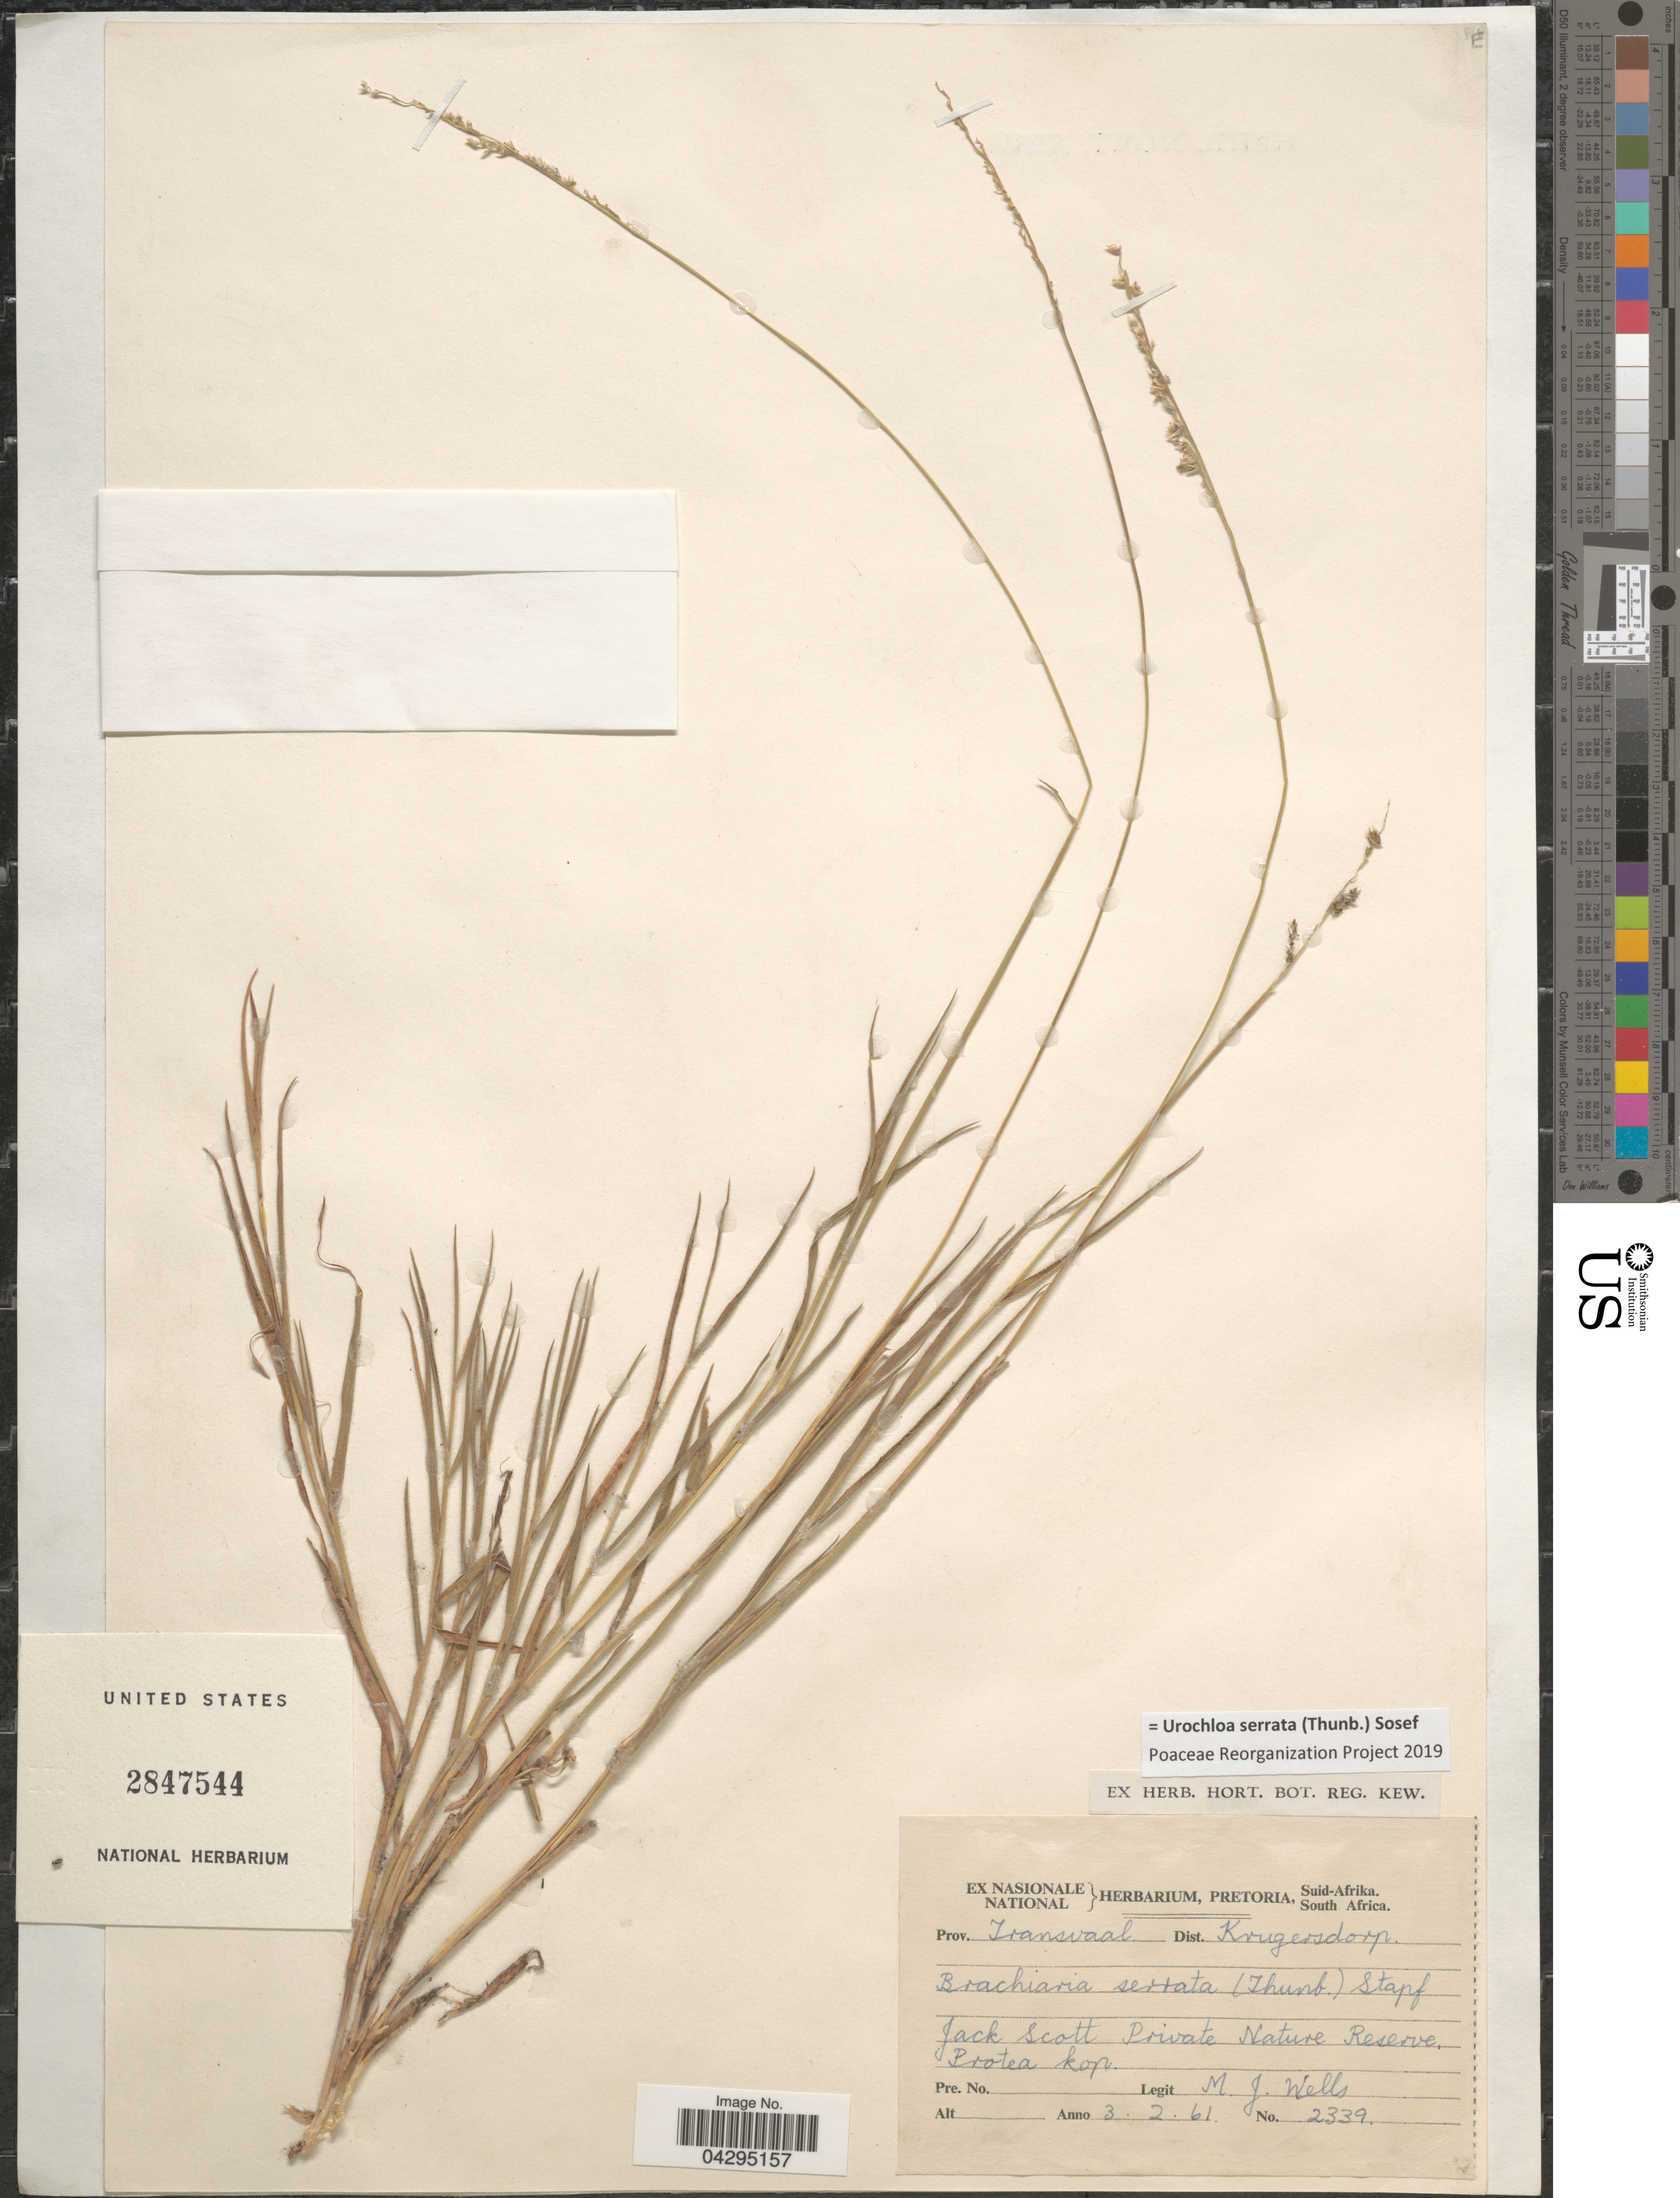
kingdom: Plantae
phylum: Tracheophyta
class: Liliopsida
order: Poales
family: Poaceae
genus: Urochloa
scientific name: Urochloa serrata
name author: (Thunb.) Sosef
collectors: M. Wells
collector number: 2339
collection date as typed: Transcribed d/m/y: 3/2/61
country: South Africa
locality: Prov. Transvaal. Dist. Krugersdorp. Jack Scott Private Nature Reserve, Protea kop.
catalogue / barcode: US 2847544